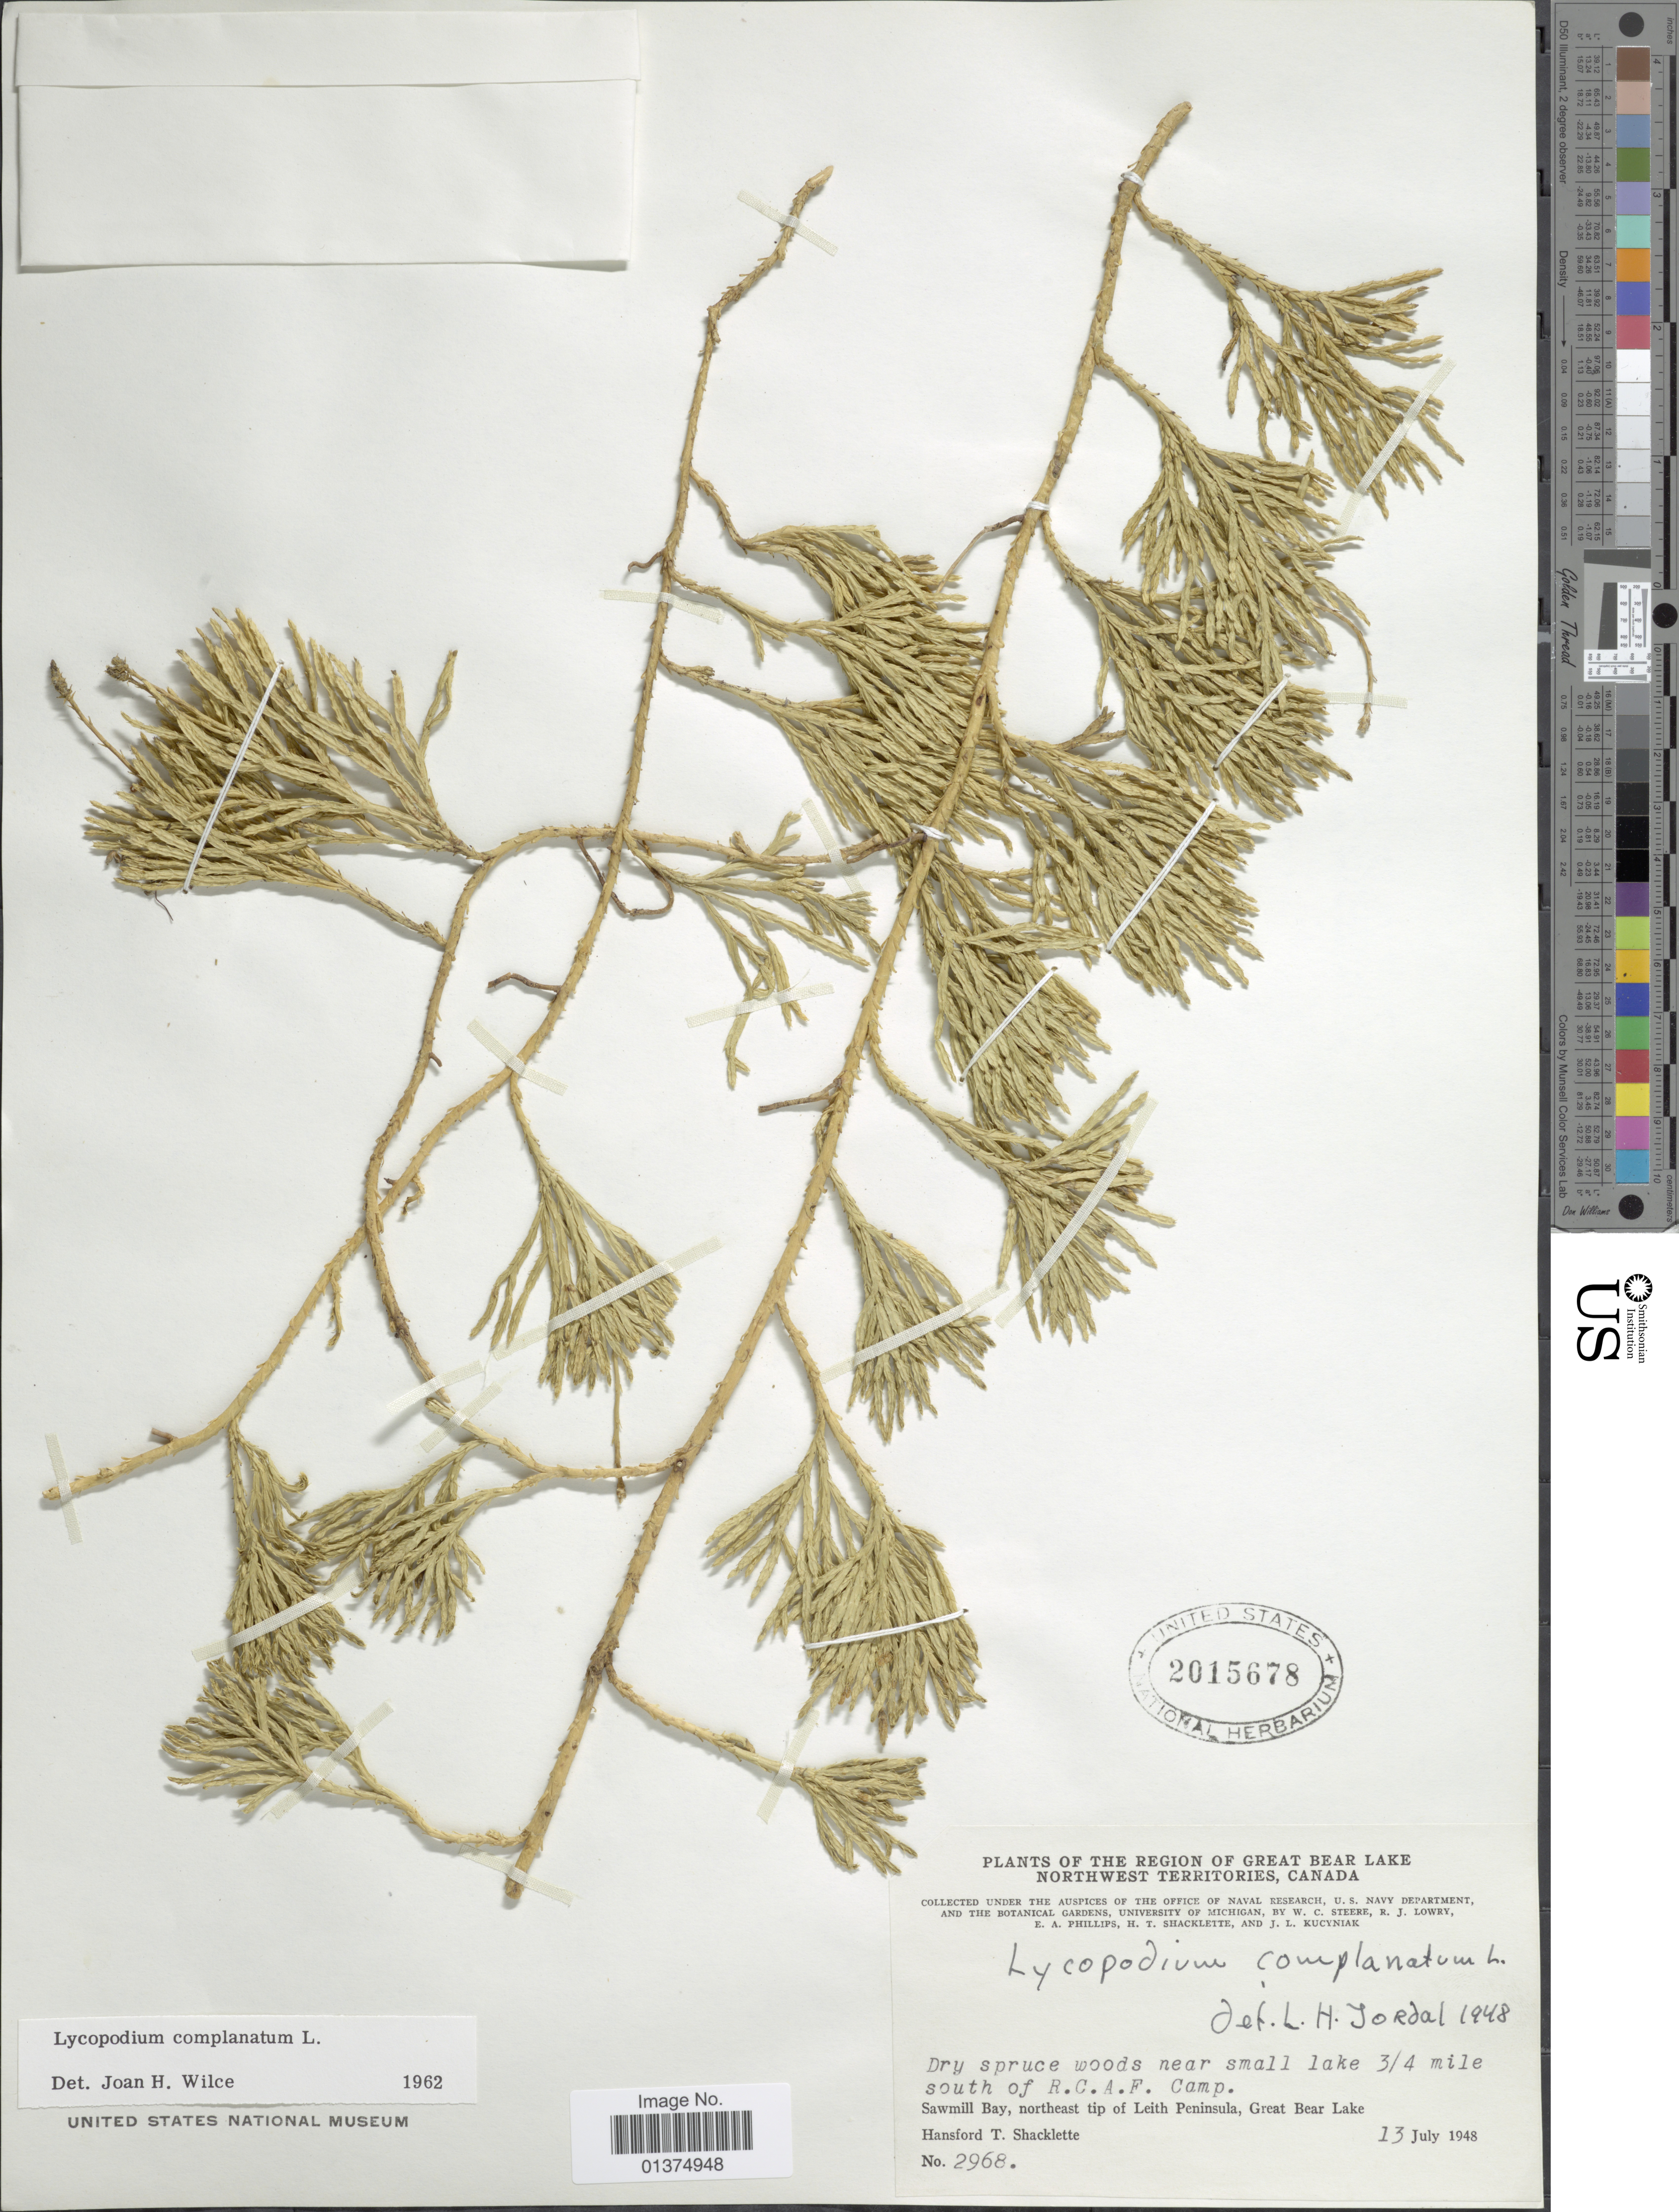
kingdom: Plantae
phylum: Tracheophyta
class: Lycopodiopsida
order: Lycopodiales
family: Lycopodiaceae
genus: Diphasiastrum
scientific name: Diphasiastrum complanatum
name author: (L.) Holub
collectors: H. Shacklette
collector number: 2968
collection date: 1948-07-13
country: Canada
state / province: Northwest Territories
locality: The region of Great Bear Lake, Dry spruce woods near small lake ¾ mile south of R.C.A.F. Camp, Sawmill Bay, northeast tip of Leith Peninsula, Great Bear Lake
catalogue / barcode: US 2015678